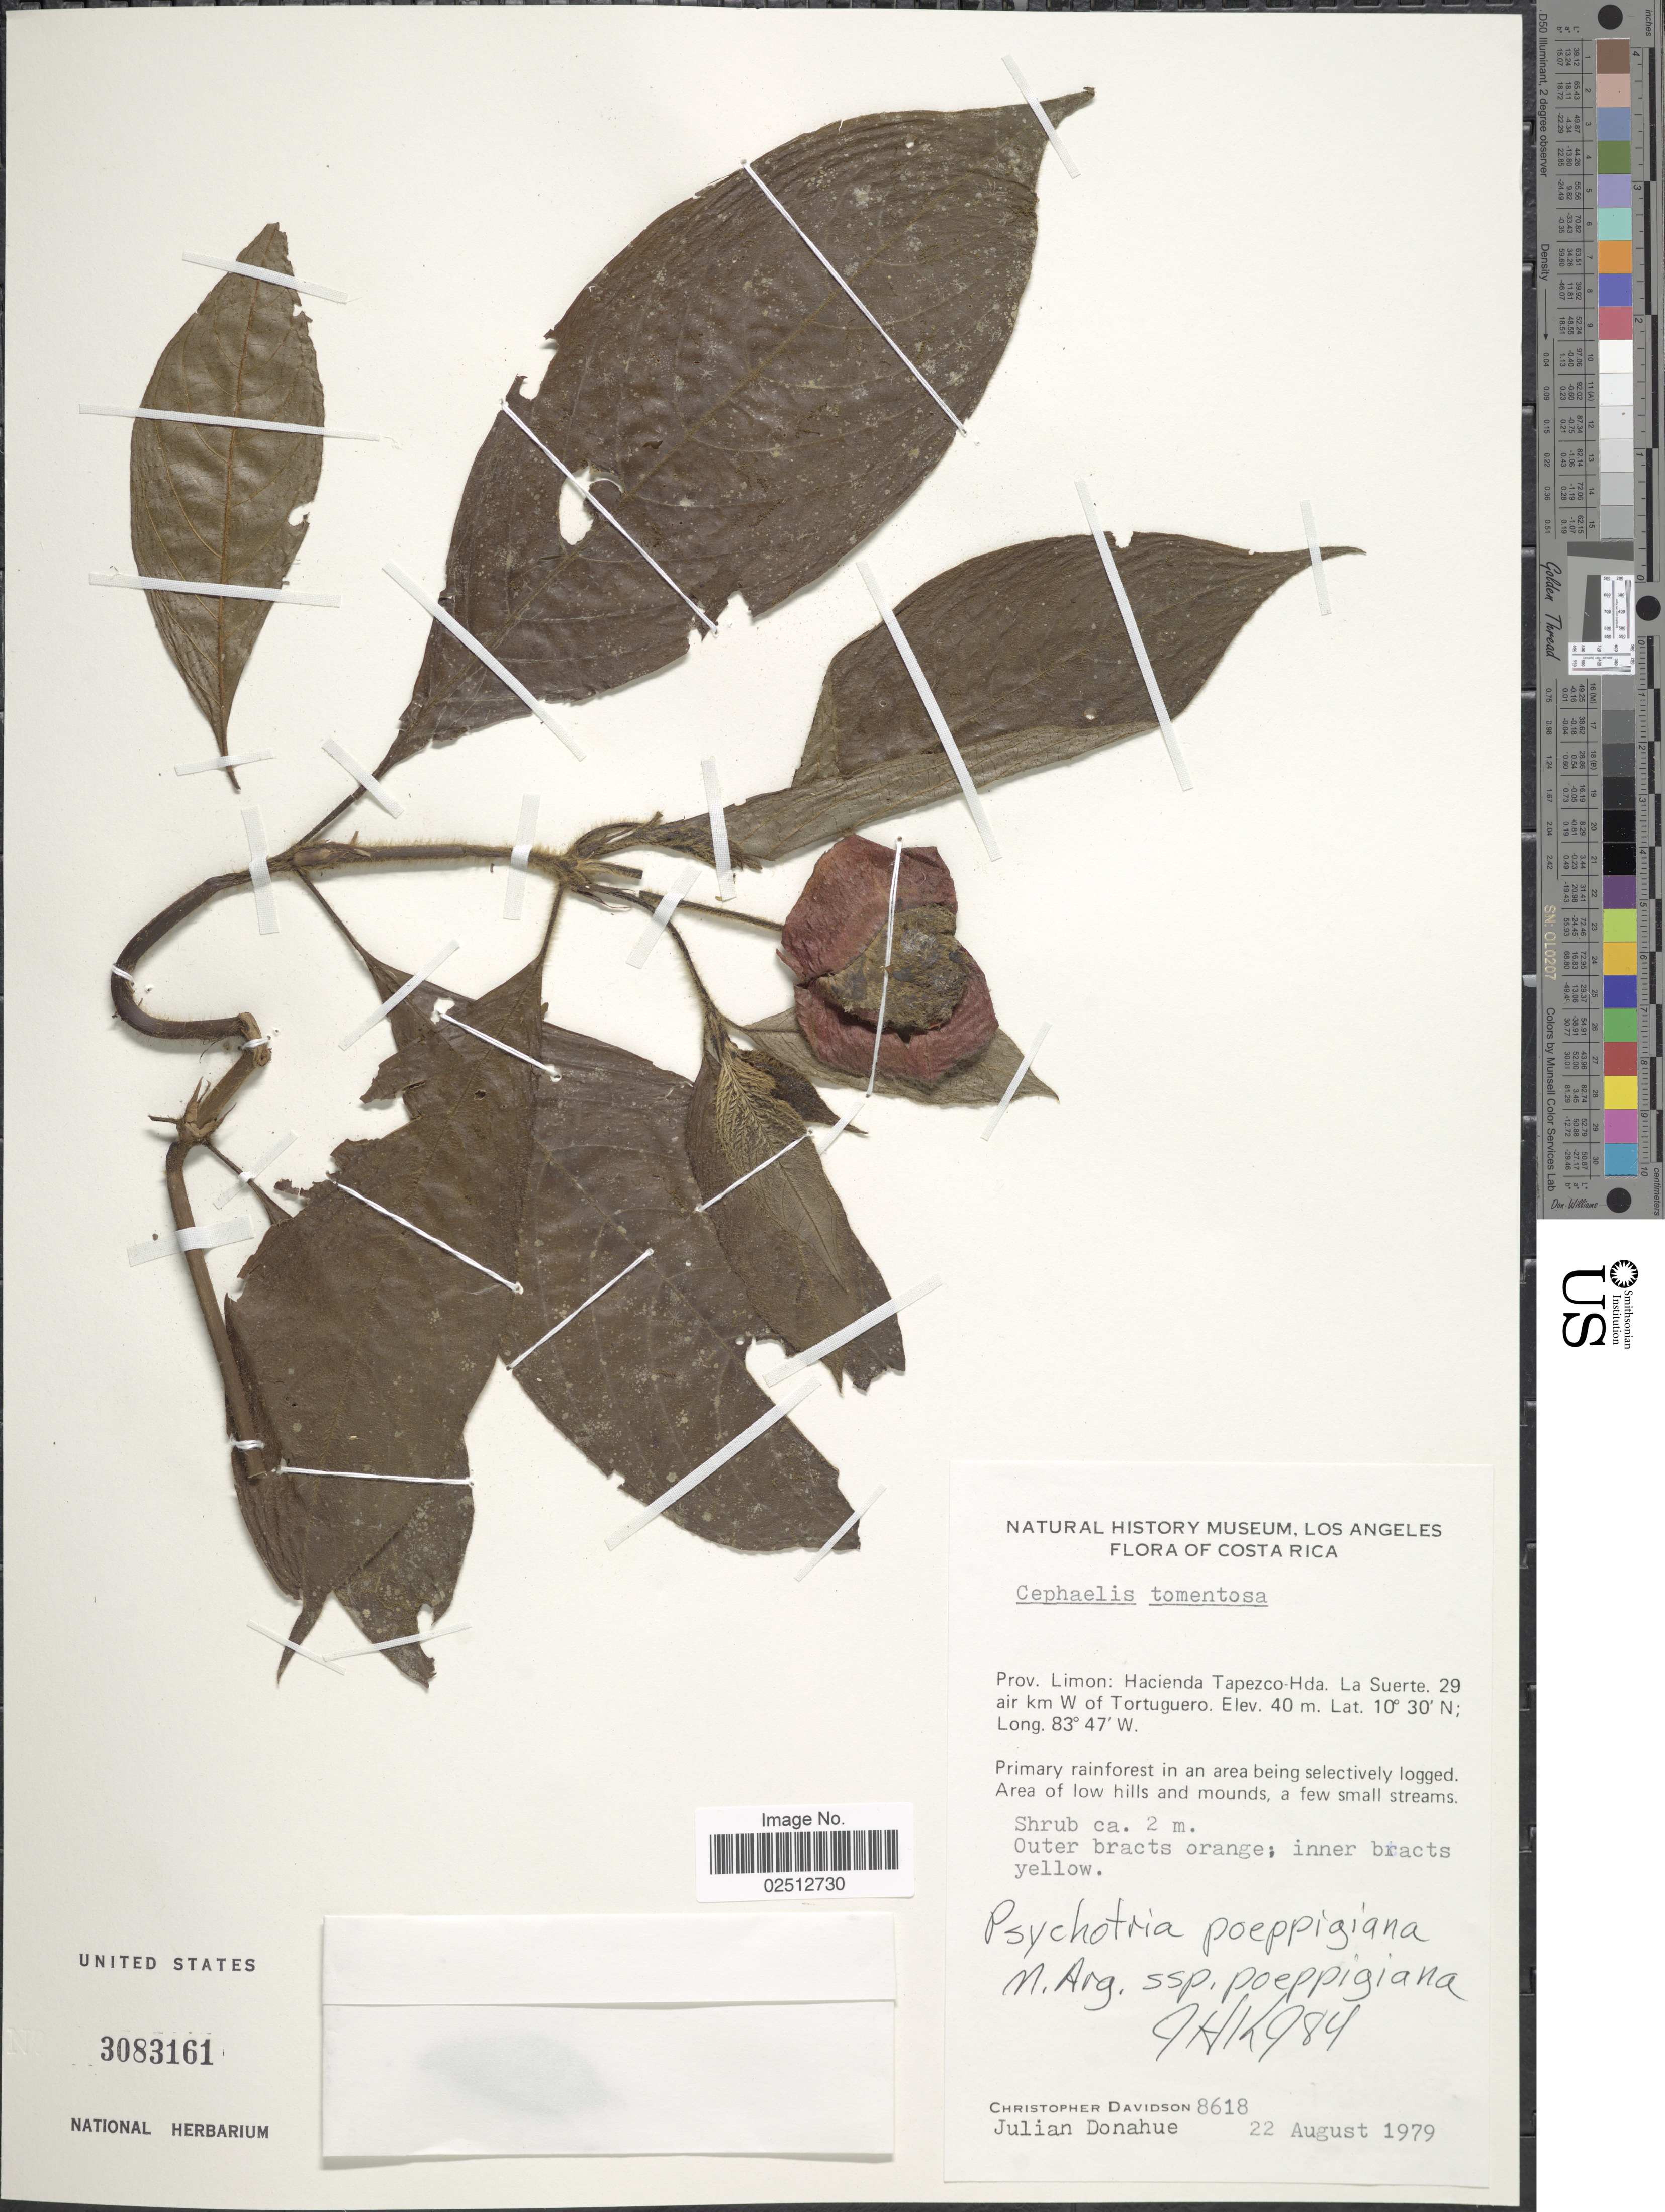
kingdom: Plantae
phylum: Tracheophyta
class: Magnoliopsida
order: Gentianales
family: Rubiaceae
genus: Psychotria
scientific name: Psychotria poeppigiana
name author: Müll. Arg.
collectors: C. Davidson & J. Donahue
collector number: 8618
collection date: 1979-08-22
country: Costa Rica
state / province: Limón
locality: Hacienda Tapezco-Hda. La Suerte. 29 air km W of Tortuguero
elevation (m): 40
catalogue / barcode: US 3083161